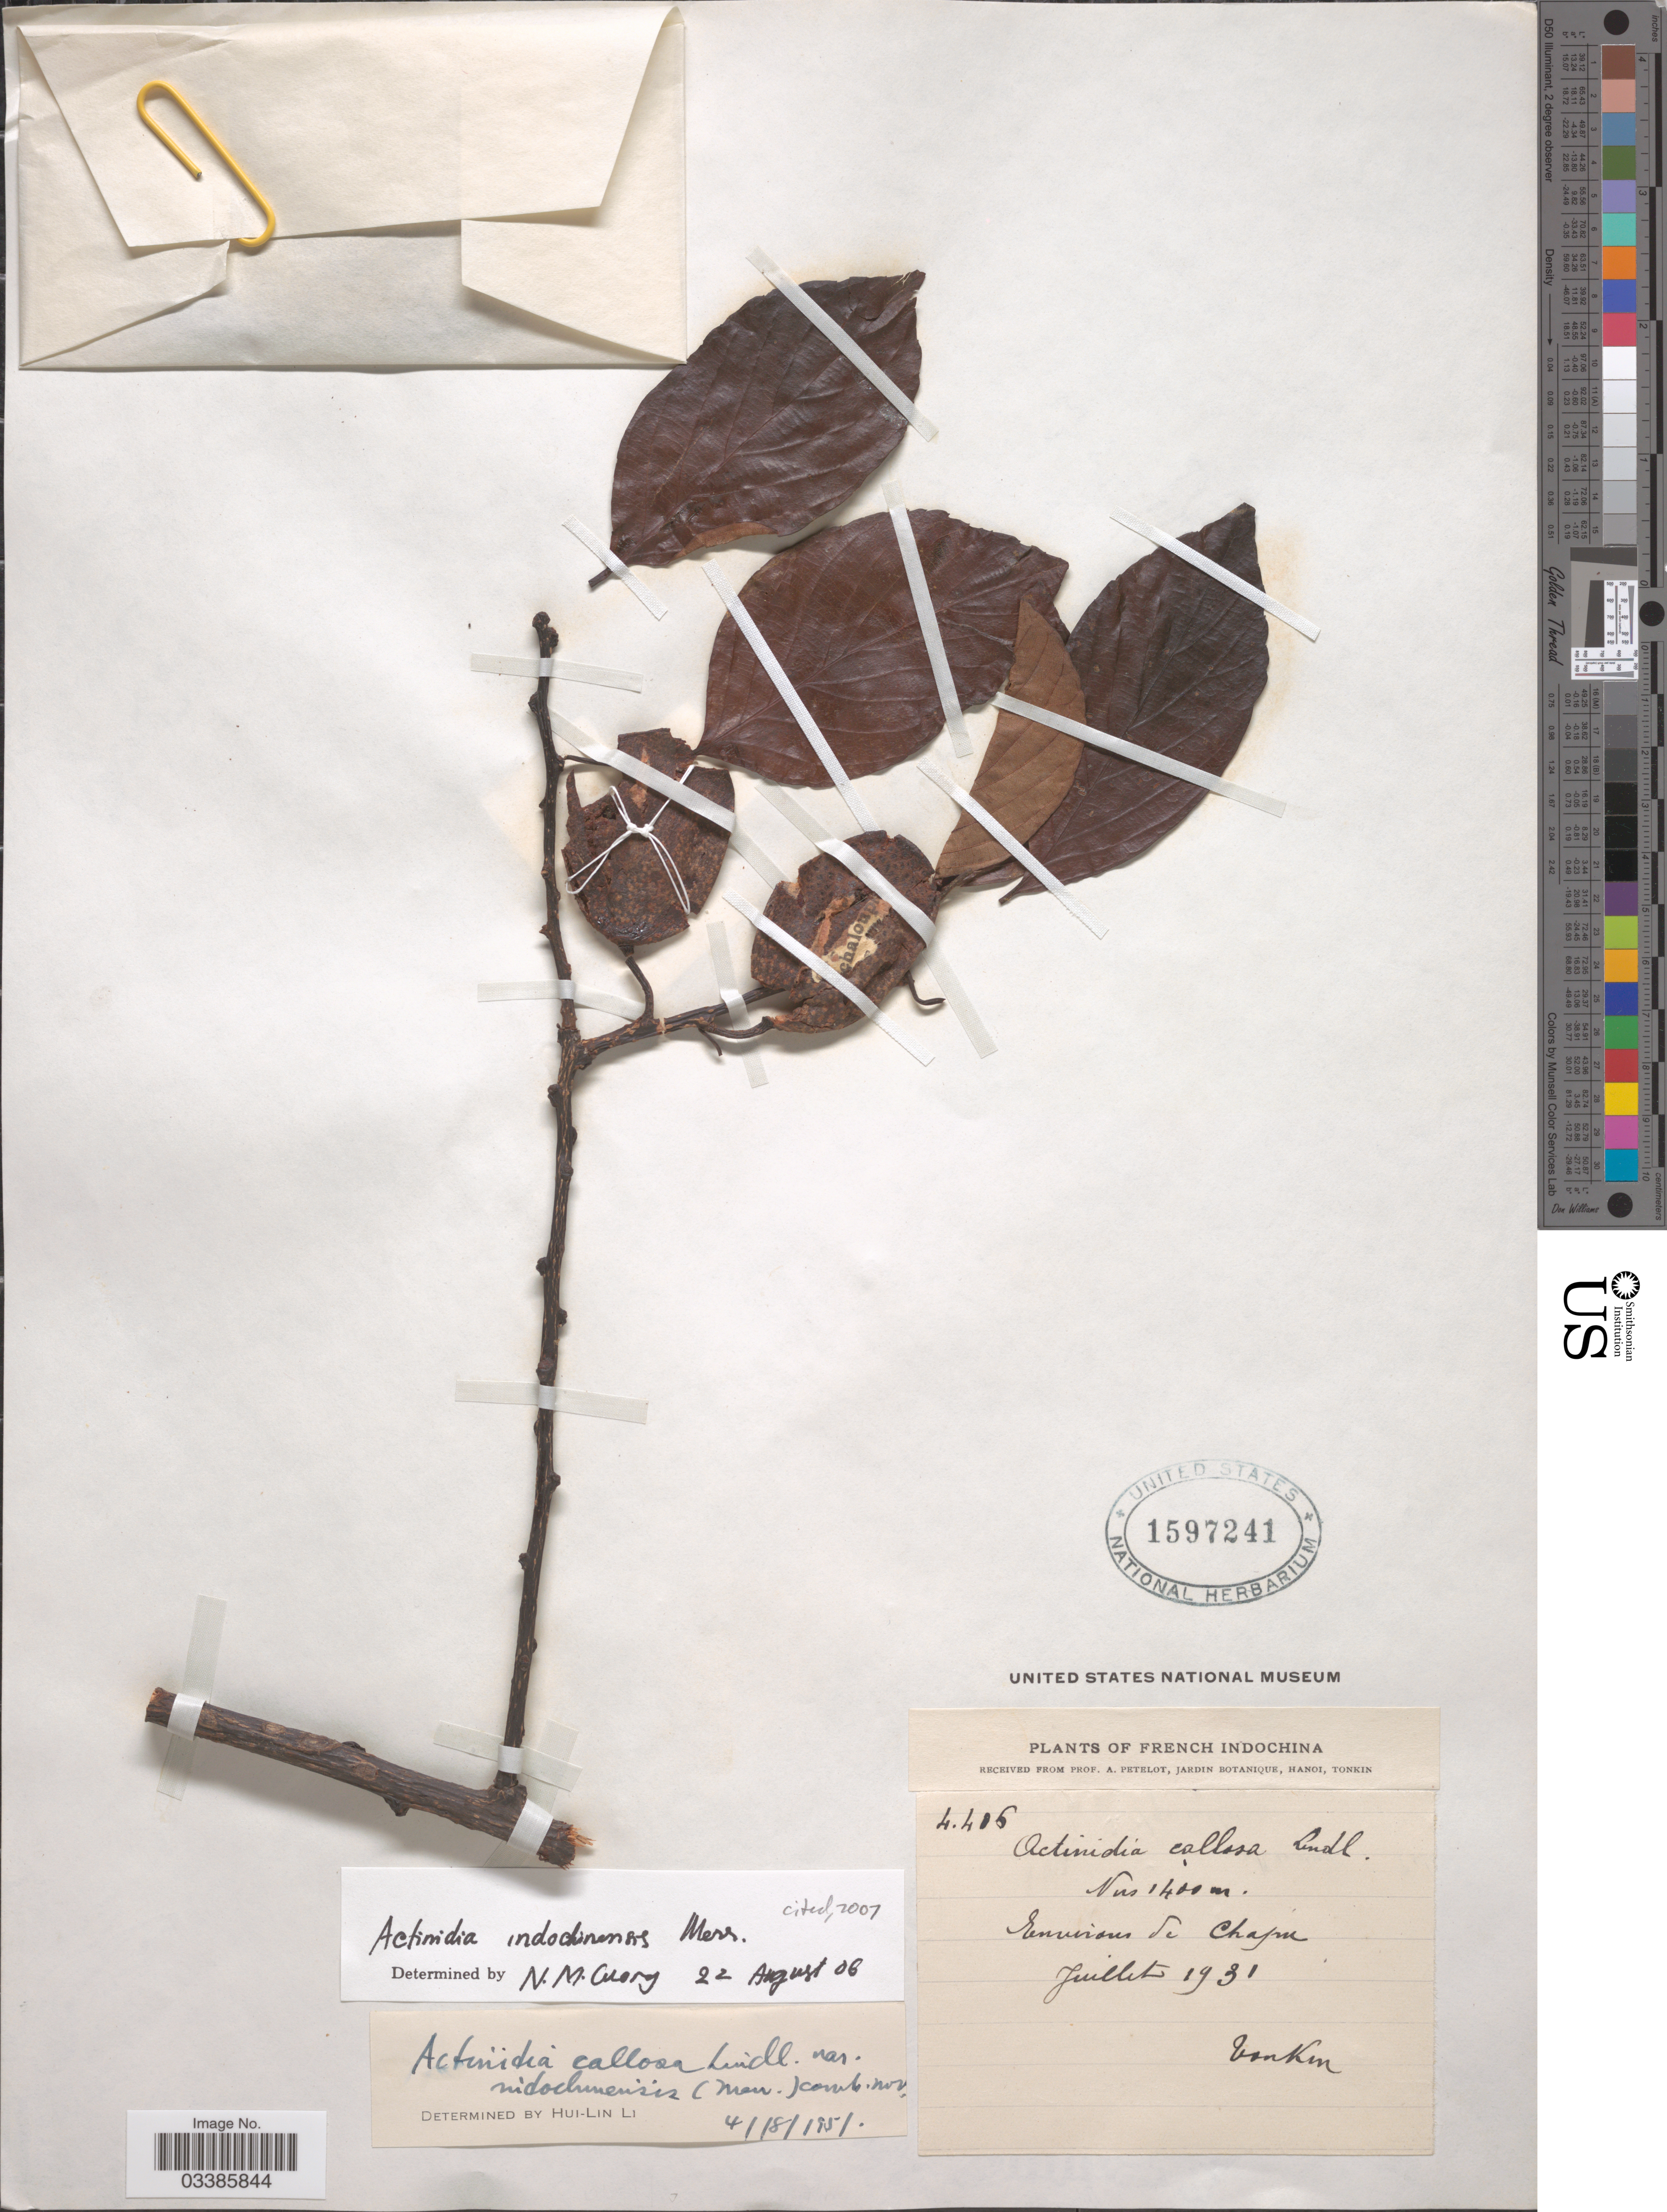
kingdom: Plantae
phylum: Tracheophyta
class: Magnoliopsida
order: Ericales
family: Actinidiaceae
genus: Actinidia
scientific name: Actinidia indochinensis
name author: Merr.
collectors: A. Petelot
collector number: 4405*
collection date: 1931-07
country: Vietnam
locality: French Indochina. Environs de Chapa.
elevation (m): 1400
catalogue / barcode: US 1597241